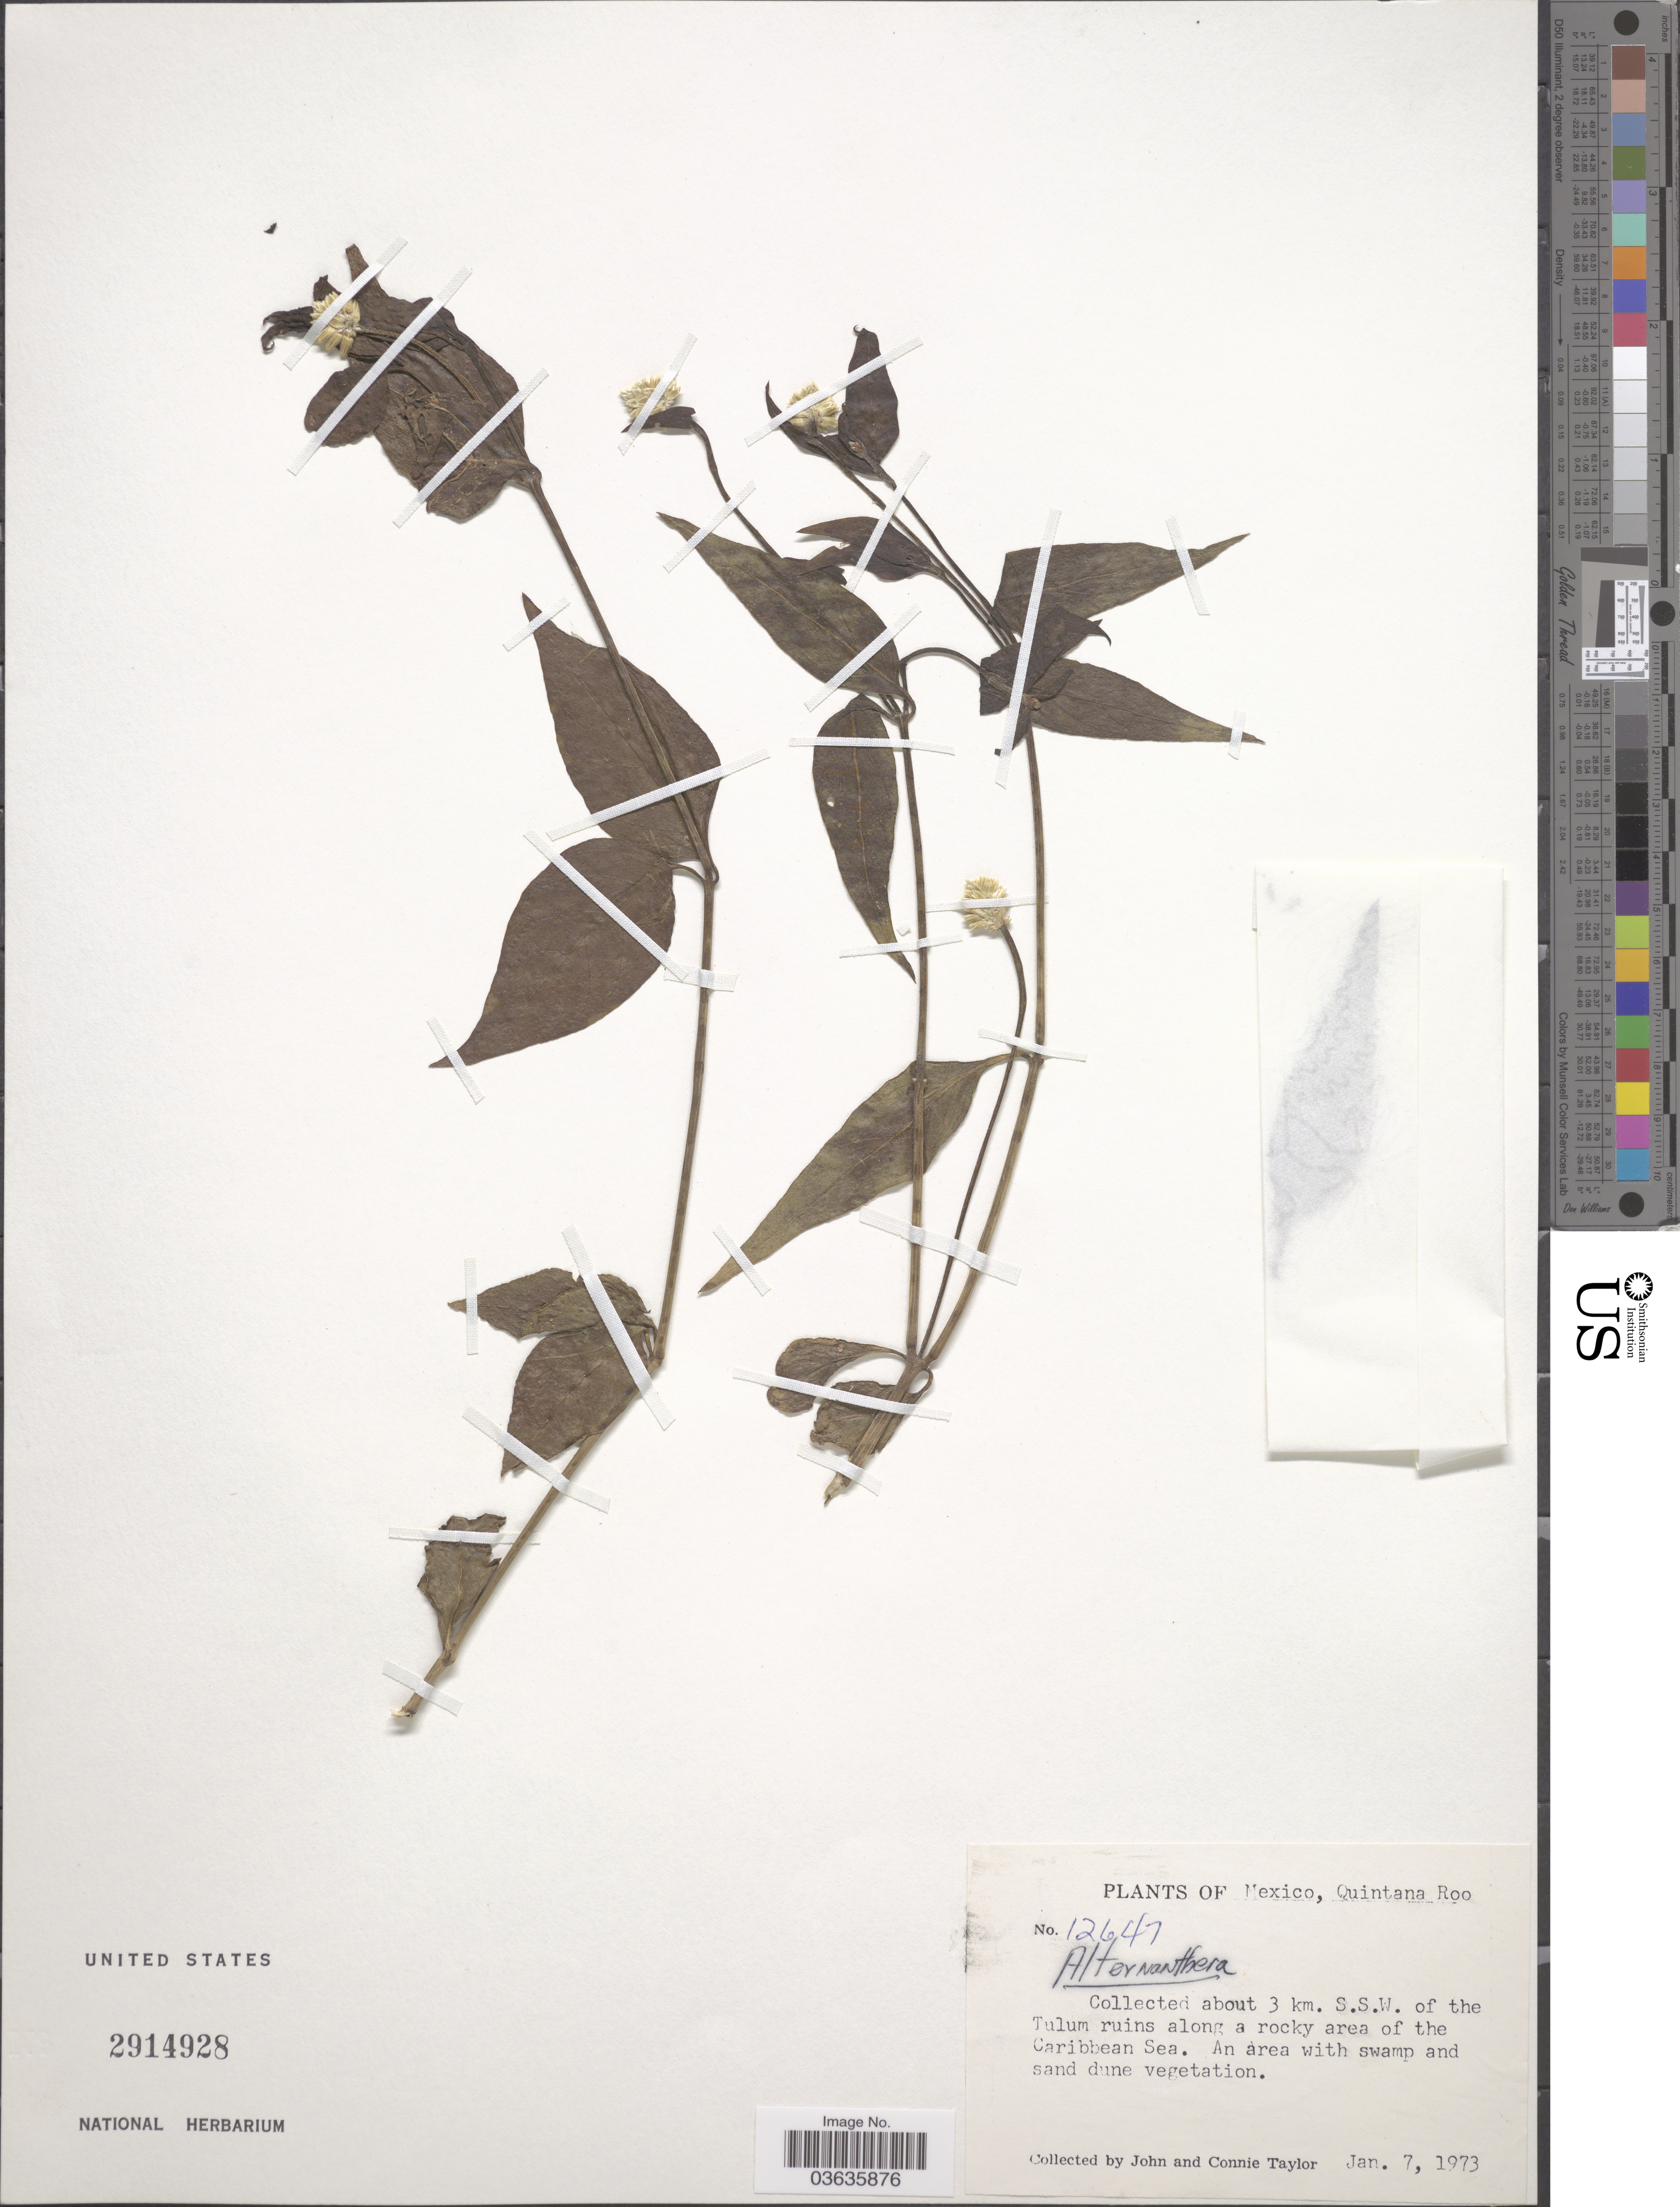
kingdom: Plantae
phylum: Tracheophyta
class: Magnoliopsida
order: Caryophyllales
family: Amaranthaceae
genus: Alternanthera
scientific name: Alternanthera sp.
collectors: J. Taylor & C. Taylor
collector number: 12647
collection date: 1973-01-07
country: Mexico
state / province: Quintana Roo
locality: About 3 km. S. S. W. of the Tulum ruins along a rocky area of the Caribbean Sea.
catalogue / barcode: US 2914928